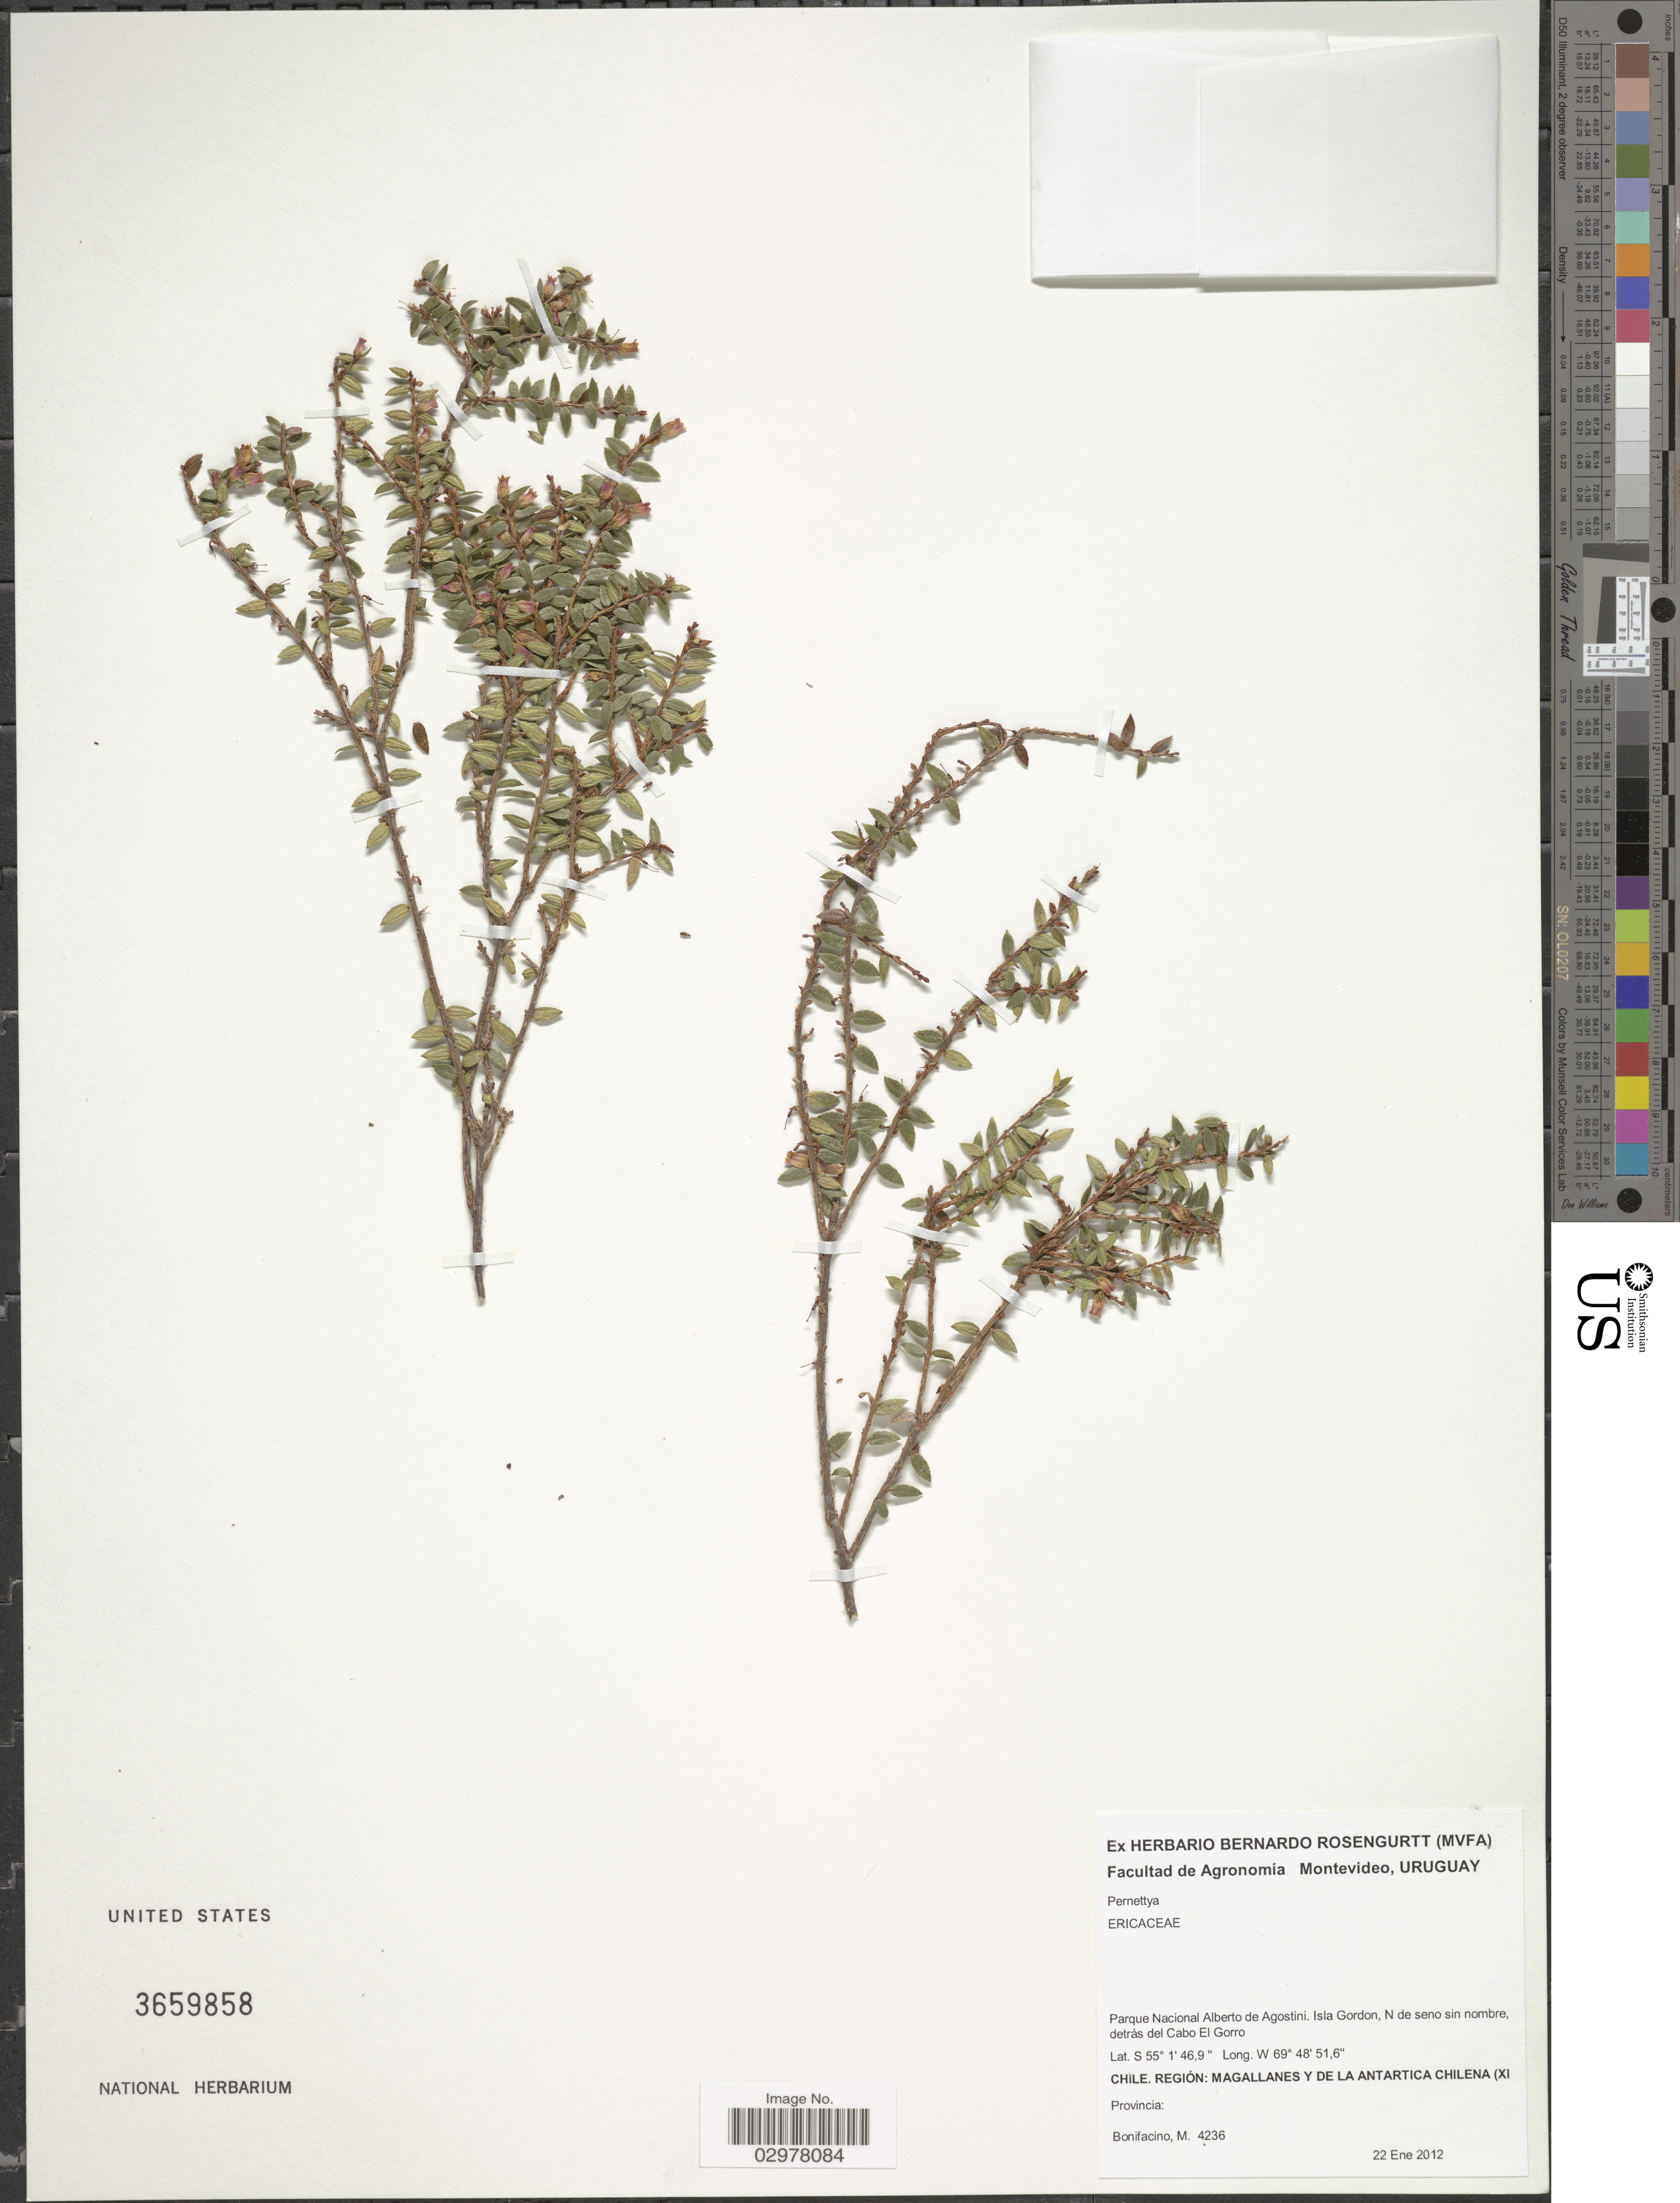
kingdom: Plantae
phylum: Tracheophyta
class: Magnoliopsida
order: Ericales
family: Ericaceae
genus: Pernettya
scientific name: Pernettya sp.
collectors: M. Bonifacino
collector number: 4236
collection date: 2012-01-22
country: Chile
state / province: Magallanes y de la Antártica Chilena (XII)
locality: Parque Nacional Alberto de Agostini. Isla Gordon, N de seno sin nombre, detrás del Cabo El Gorro.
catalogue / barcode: US 3659858